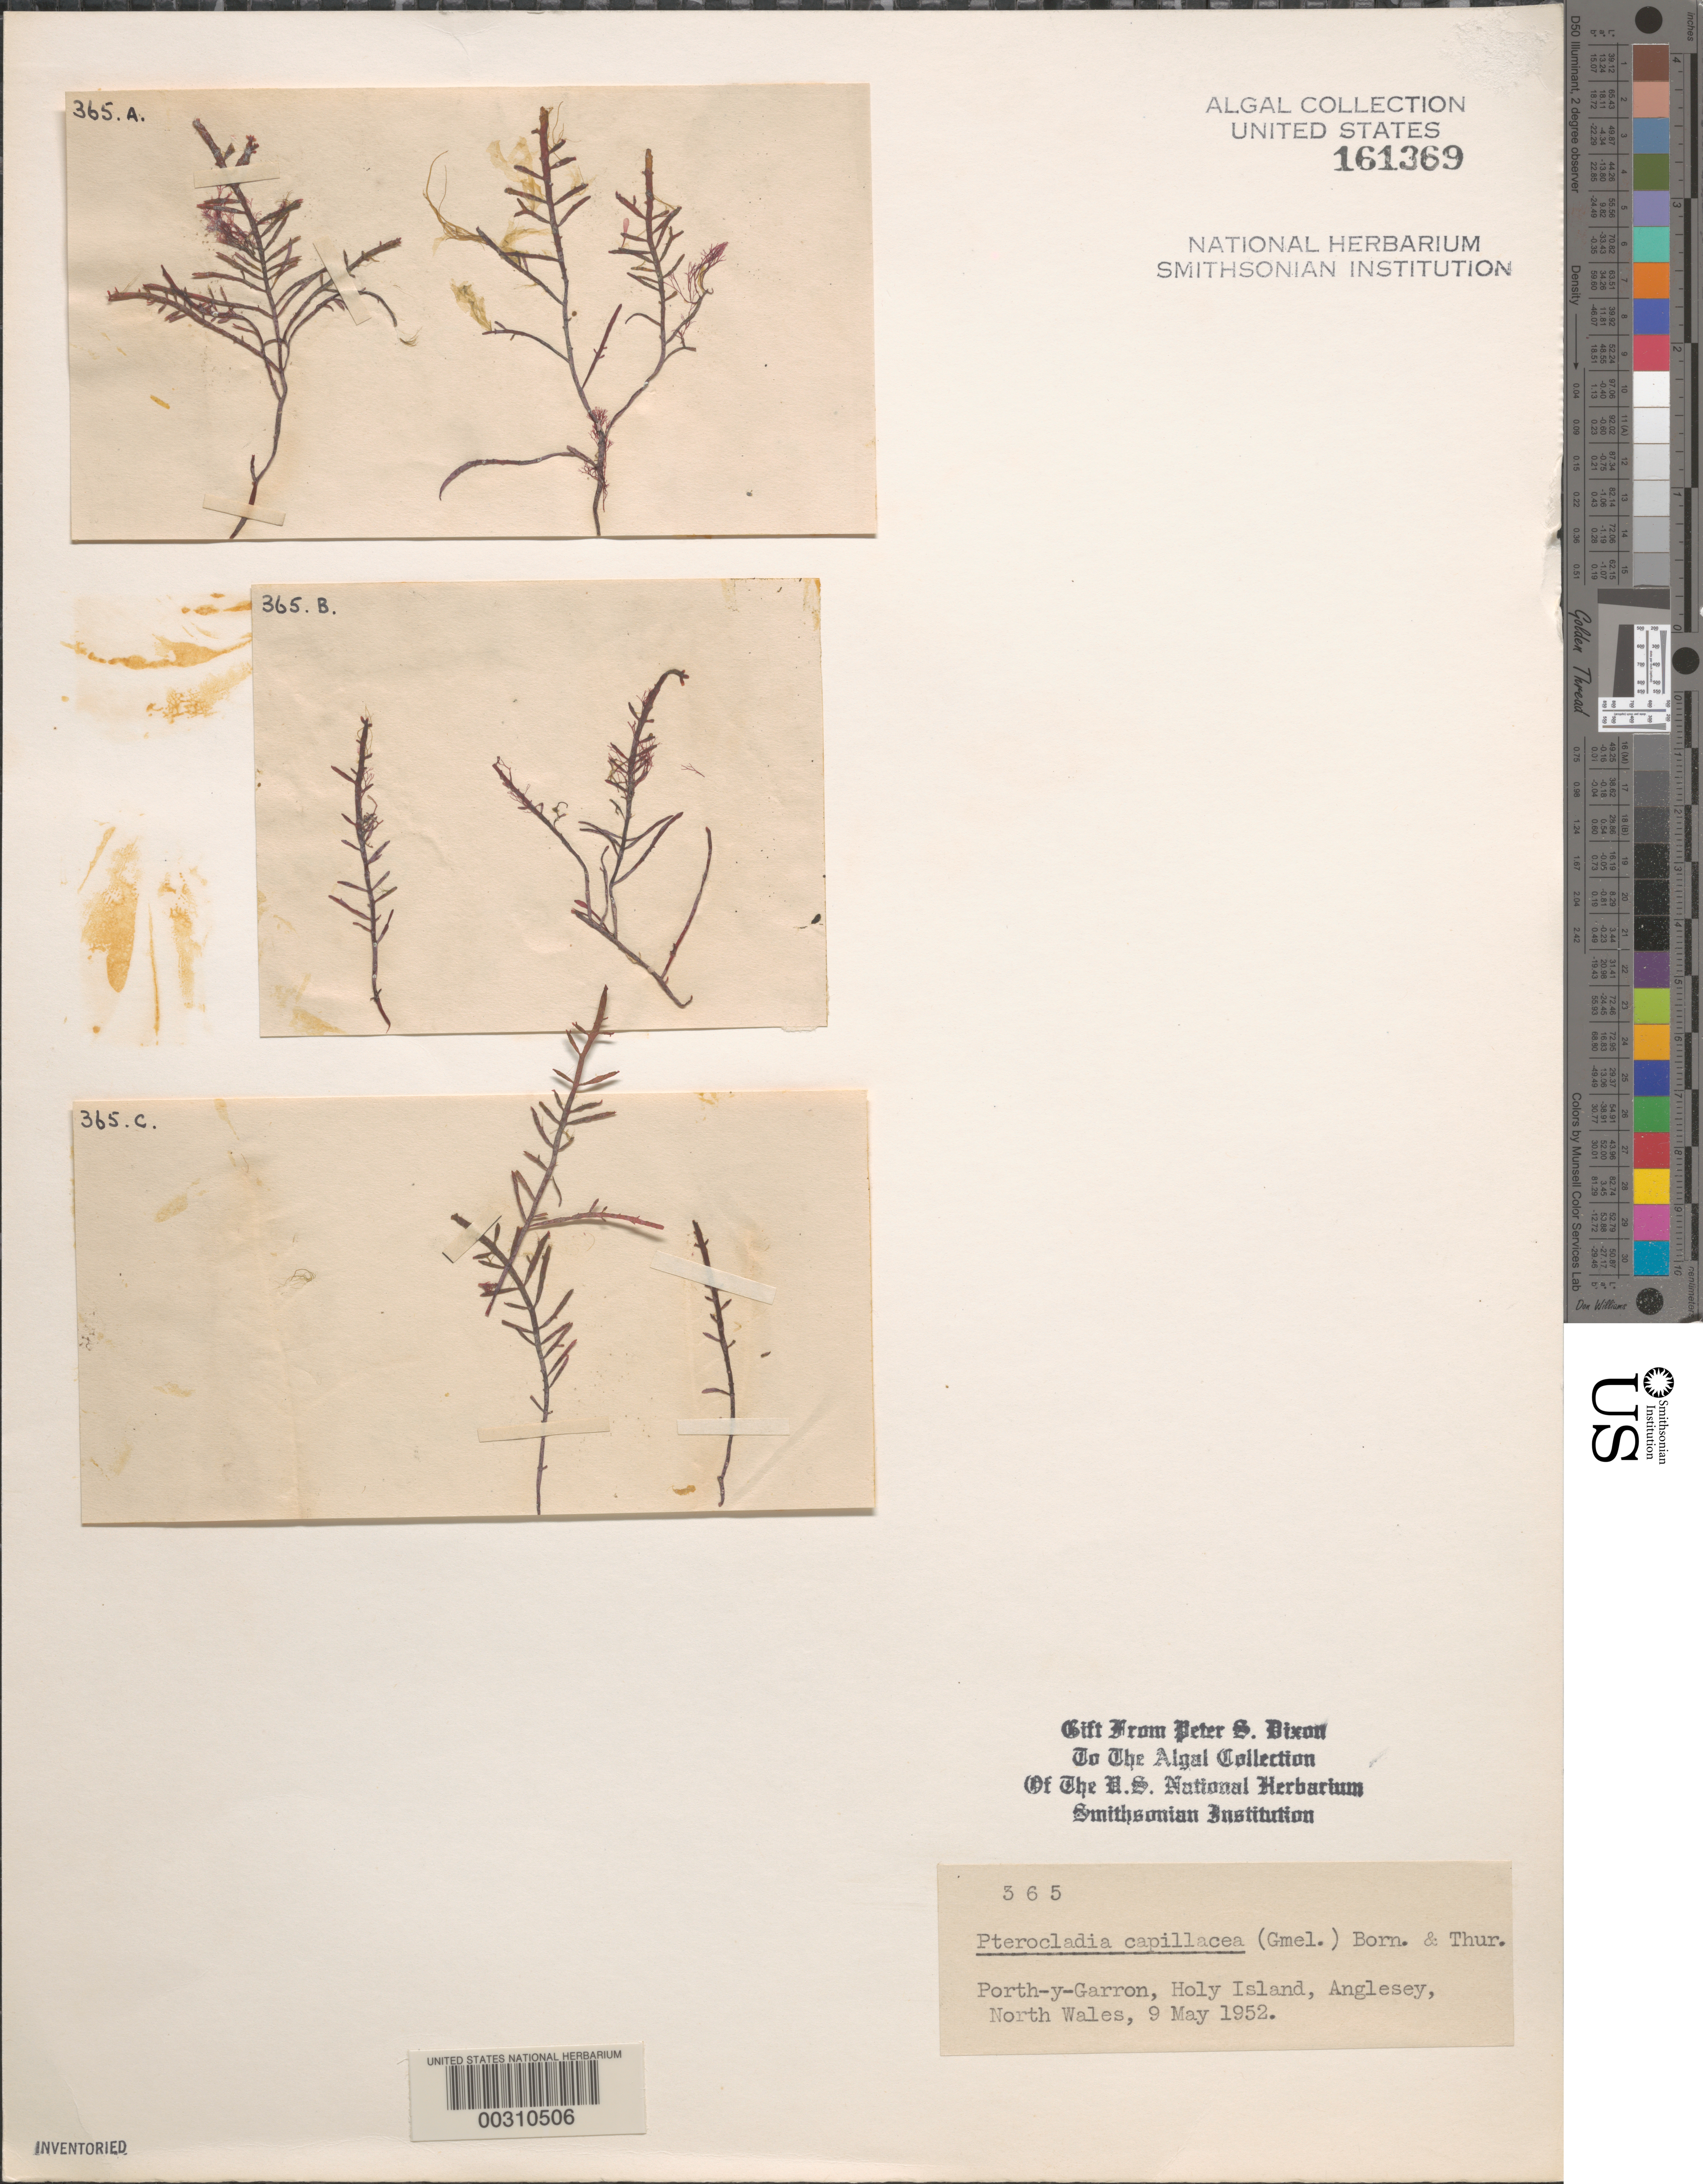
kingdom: Plantae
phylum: Rhodophyta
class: Florideophyceae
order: Gelidiales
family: Pterocladiaceae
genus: Pterocladiella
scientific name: Pterocladiella capillacea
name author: (S.G. Gmel.) Santelices & Hommers.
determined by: Algae name updating Project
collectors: P. S. Dixon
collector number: PSD 365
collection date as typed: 09 May 1952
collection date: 1952-05-09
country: United Kingdom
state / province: Wales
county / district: Gwynedd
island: Anglesey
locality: Porth-y-garron, Holy Island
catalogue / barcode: US 161369